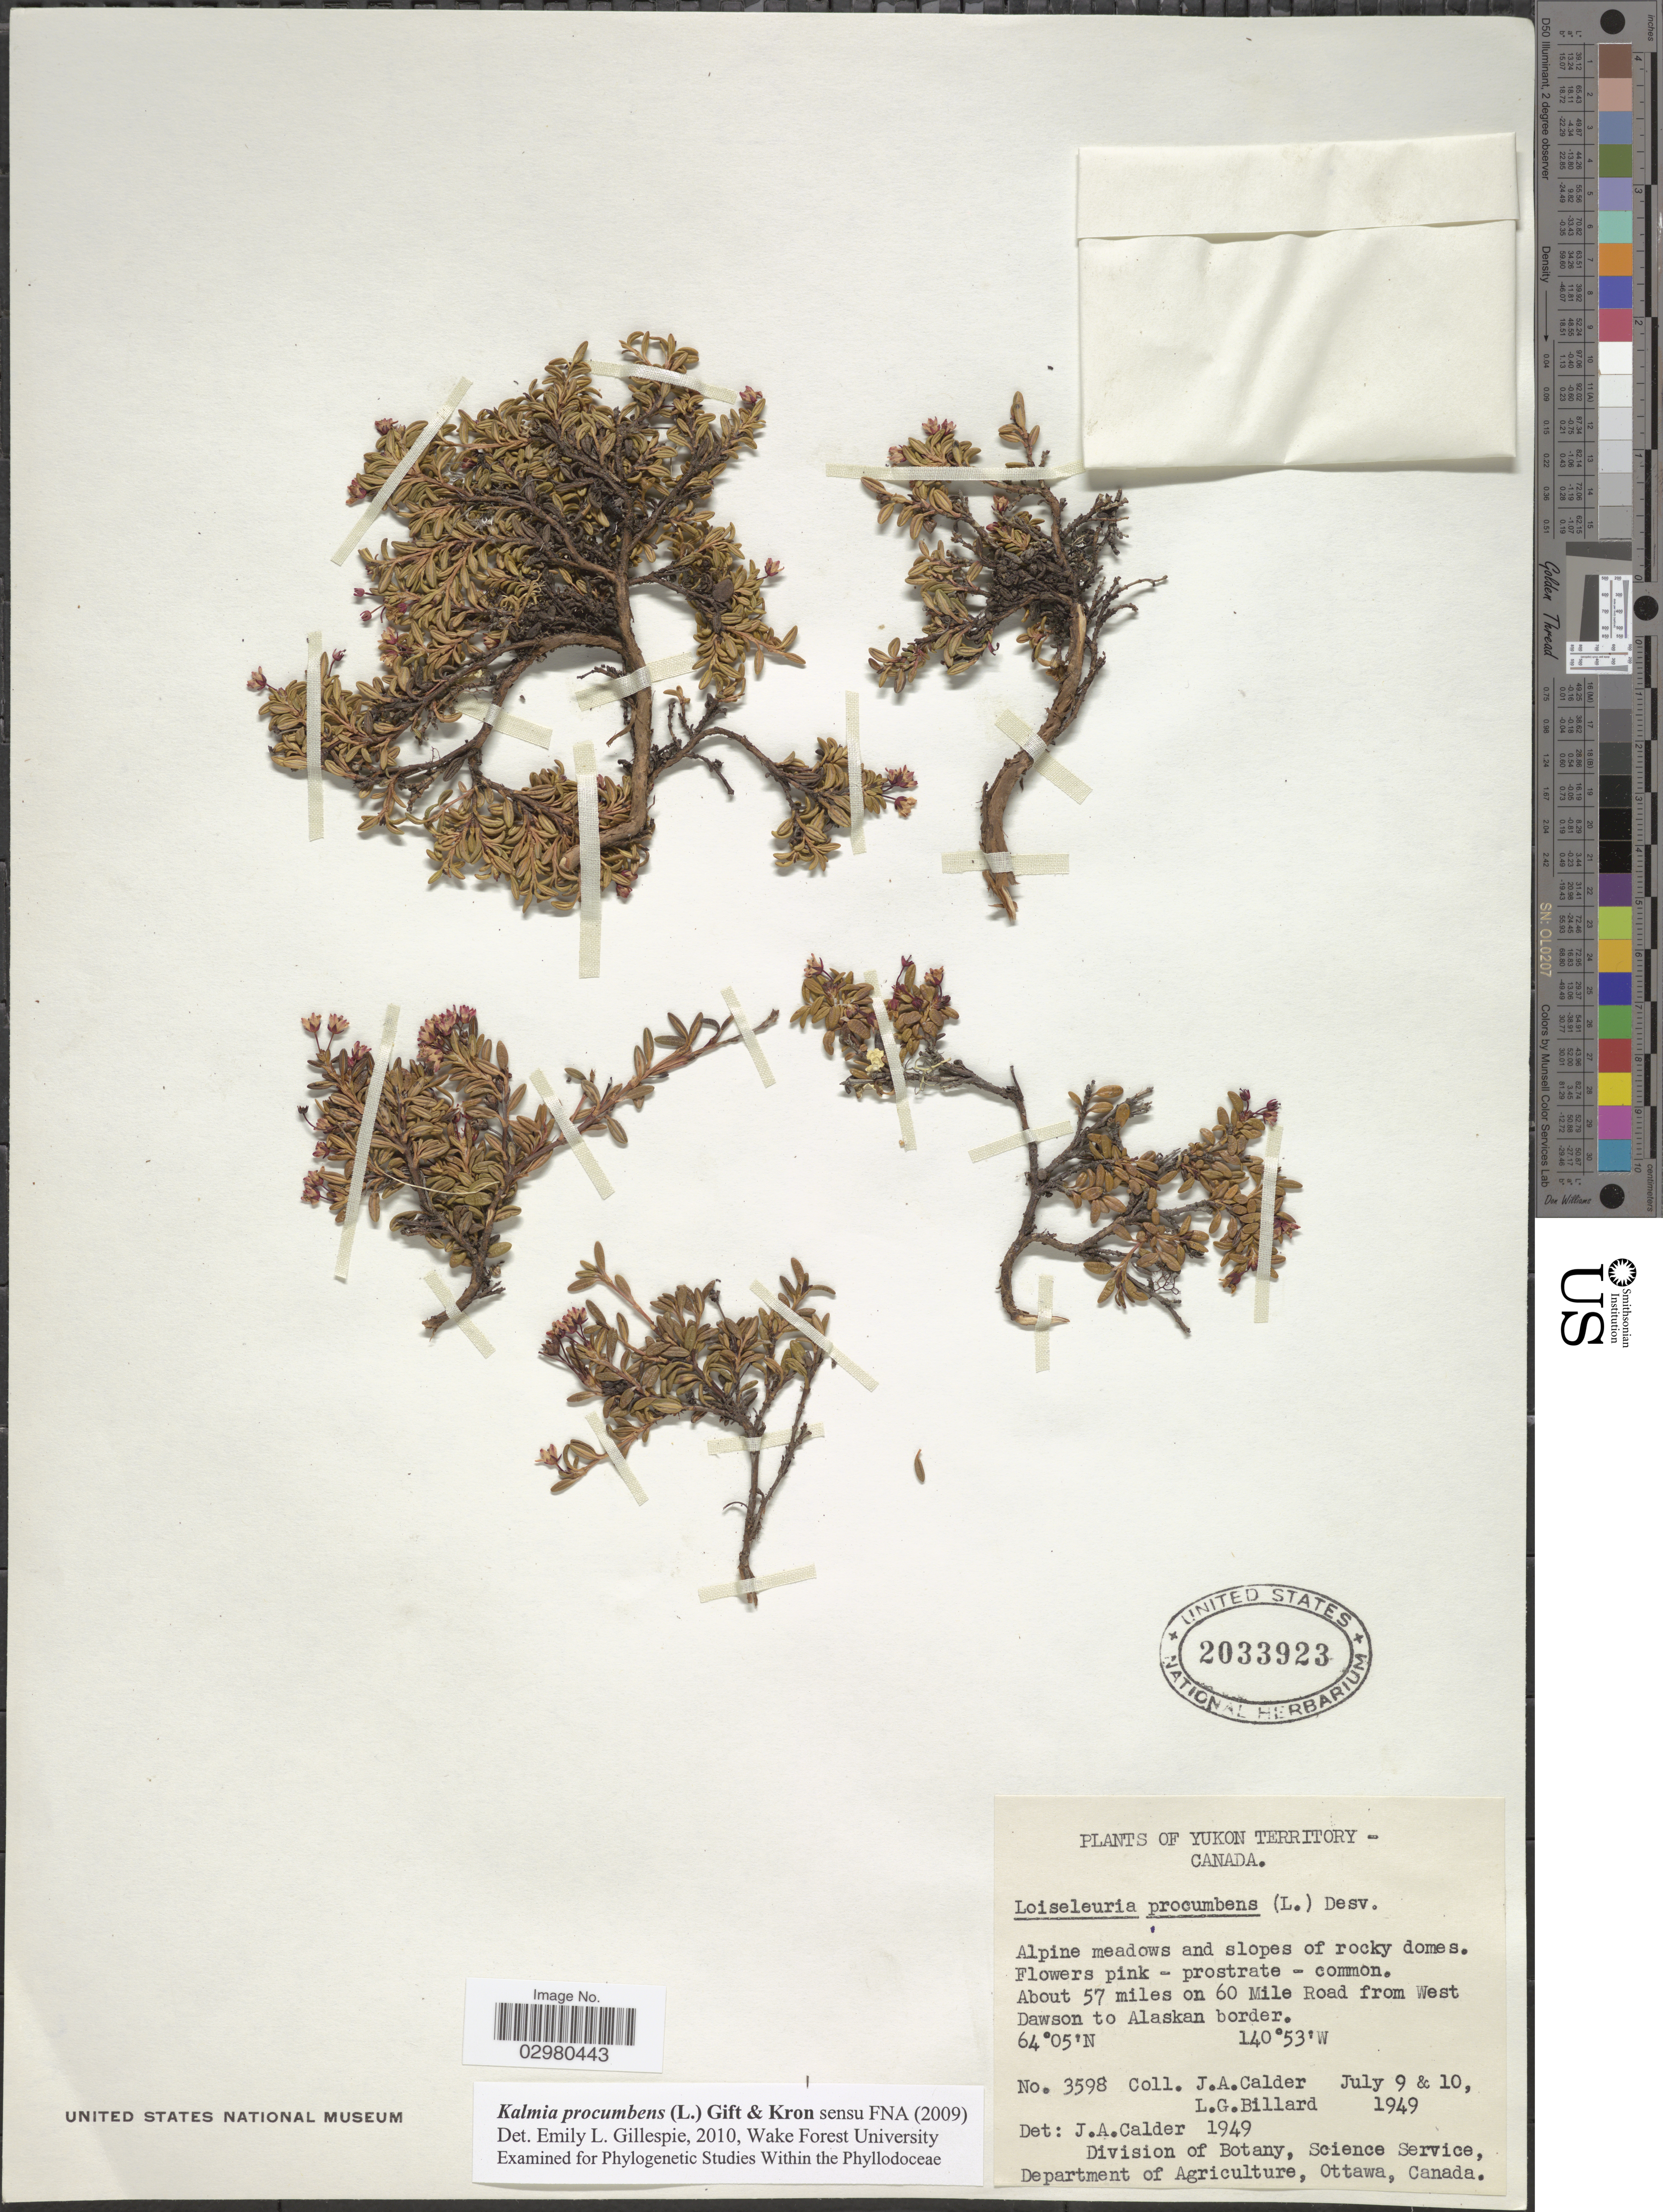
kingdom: Plantae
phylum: Tracheophyta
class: Magnoliopsida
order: Ericales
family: Ericaceae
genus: Loiseleuria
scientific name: Loiseleuria procumbens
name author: (L.) Desv.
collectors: J. A. Calder & L. Billard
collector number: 3598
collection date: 1949-07-09/1949-07-10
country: Canada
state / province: Yukon Territory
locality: About 57 miles on 60 Mile Road from West Dawson to Alaskan border.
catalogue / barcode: US 2033923